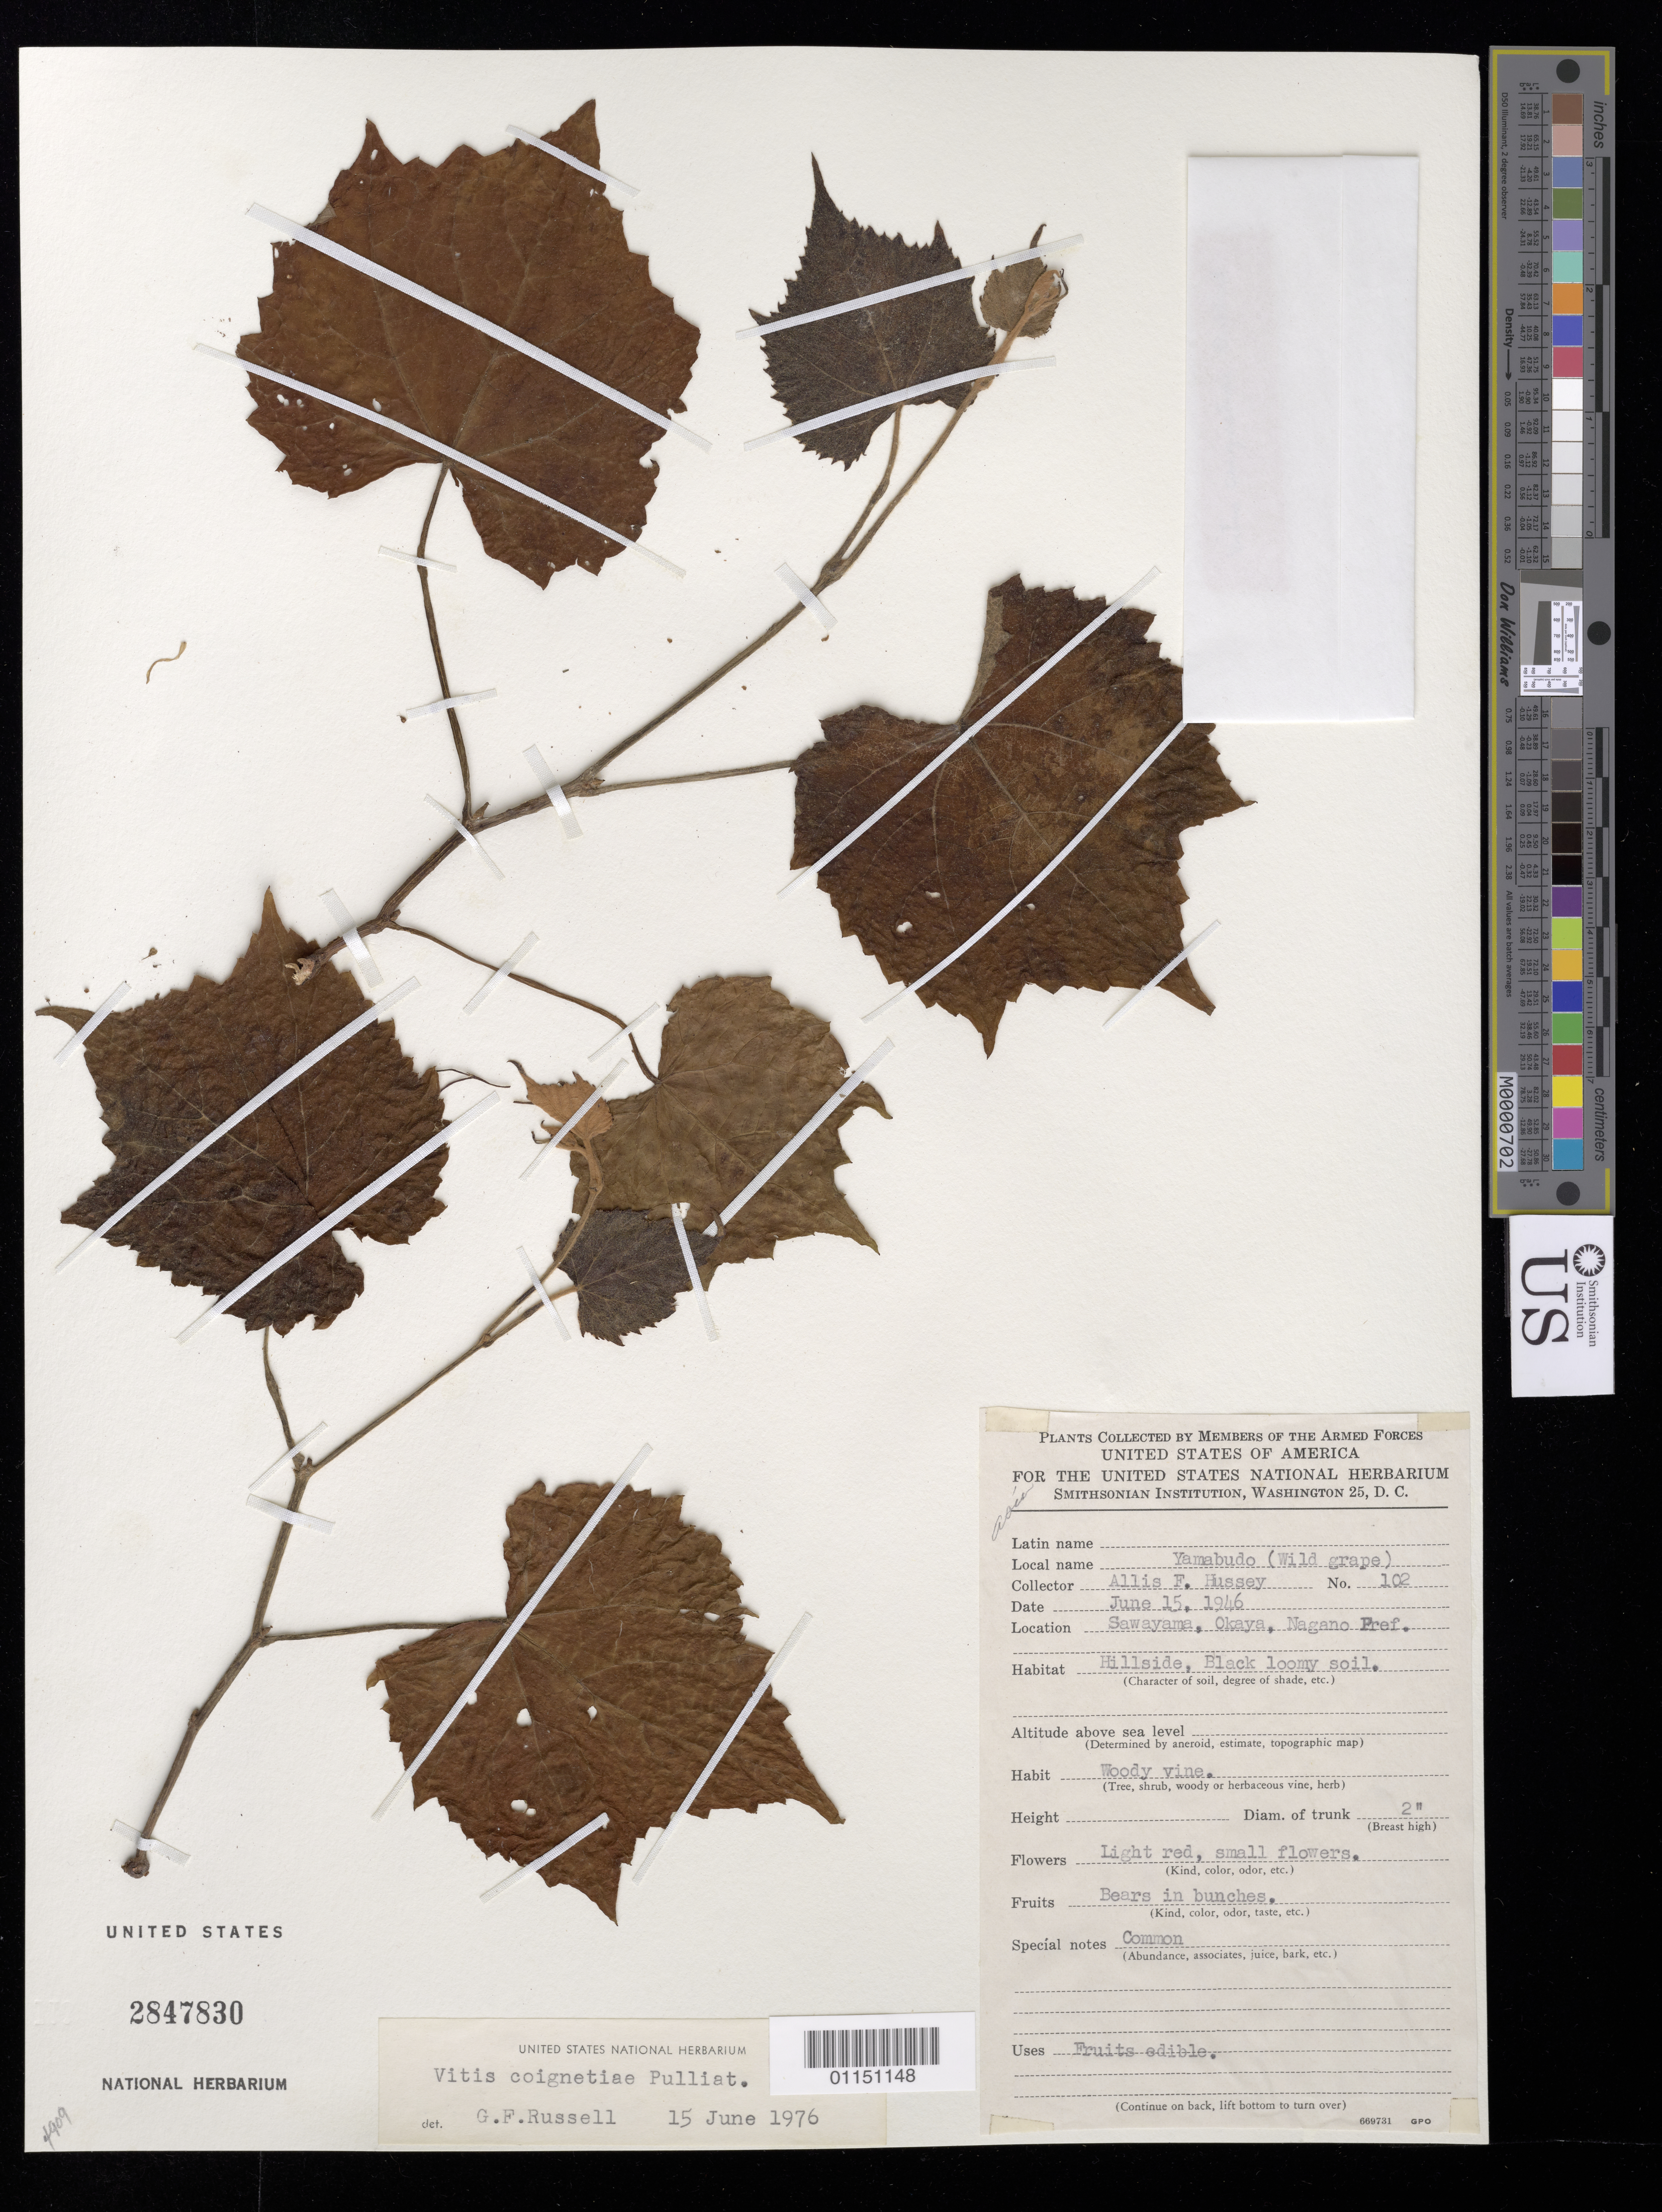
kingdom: Plantae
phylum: Tracheophyta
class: Magnoliopsida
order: Vitales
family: Vitaceae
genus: Vitis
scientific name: Vitis coignetiae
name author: Pulliat ex Planch.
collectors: A. Hussey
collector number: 102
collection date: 1946-06-15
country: Japan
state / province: Nagano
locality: Sawayama. Okaya.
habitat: Hillside. Black loomy soil. Woody vine. Common.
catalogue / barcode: US 2847830